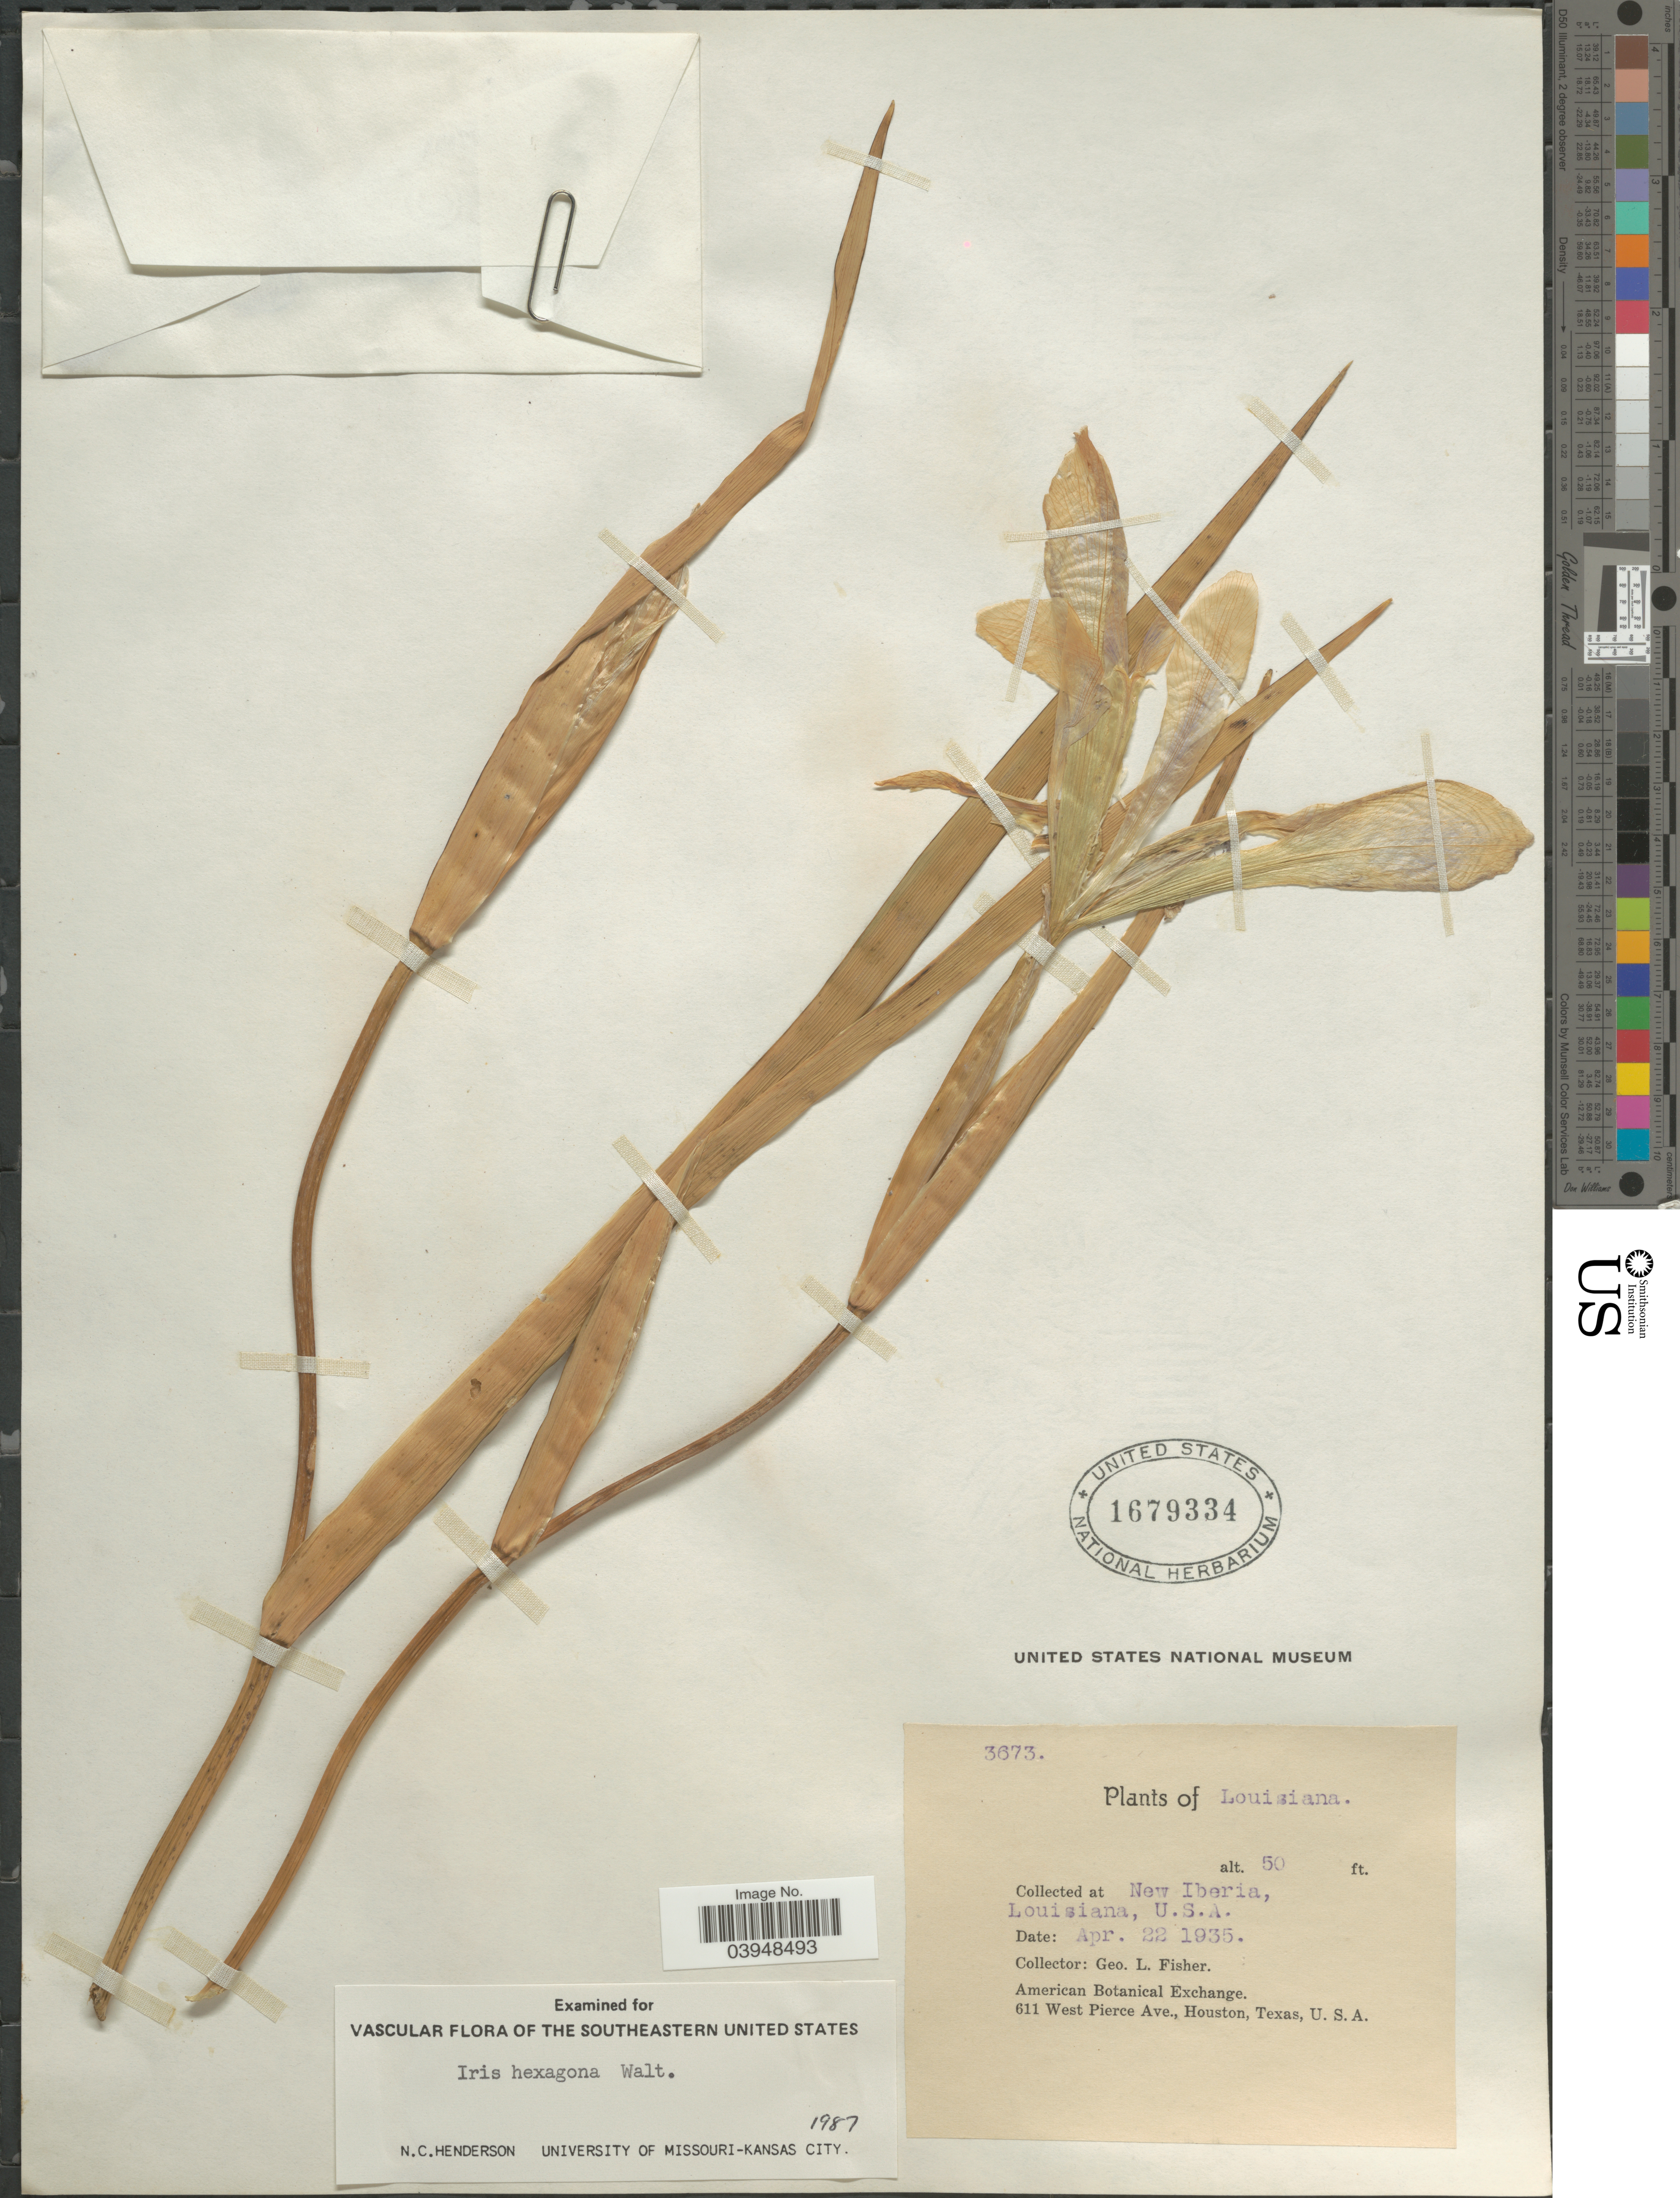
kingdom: Plantae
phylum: Tracheophyta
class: Liliopsida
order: Asparagales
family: Iridaceae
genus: Iris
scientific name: Iris hexagona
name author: Walter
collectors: G. L. Fisher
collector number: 3673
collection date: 1935-04-22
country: United States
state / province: Louisiana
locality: New Iberia.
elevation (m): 15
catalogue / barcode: US 1679334